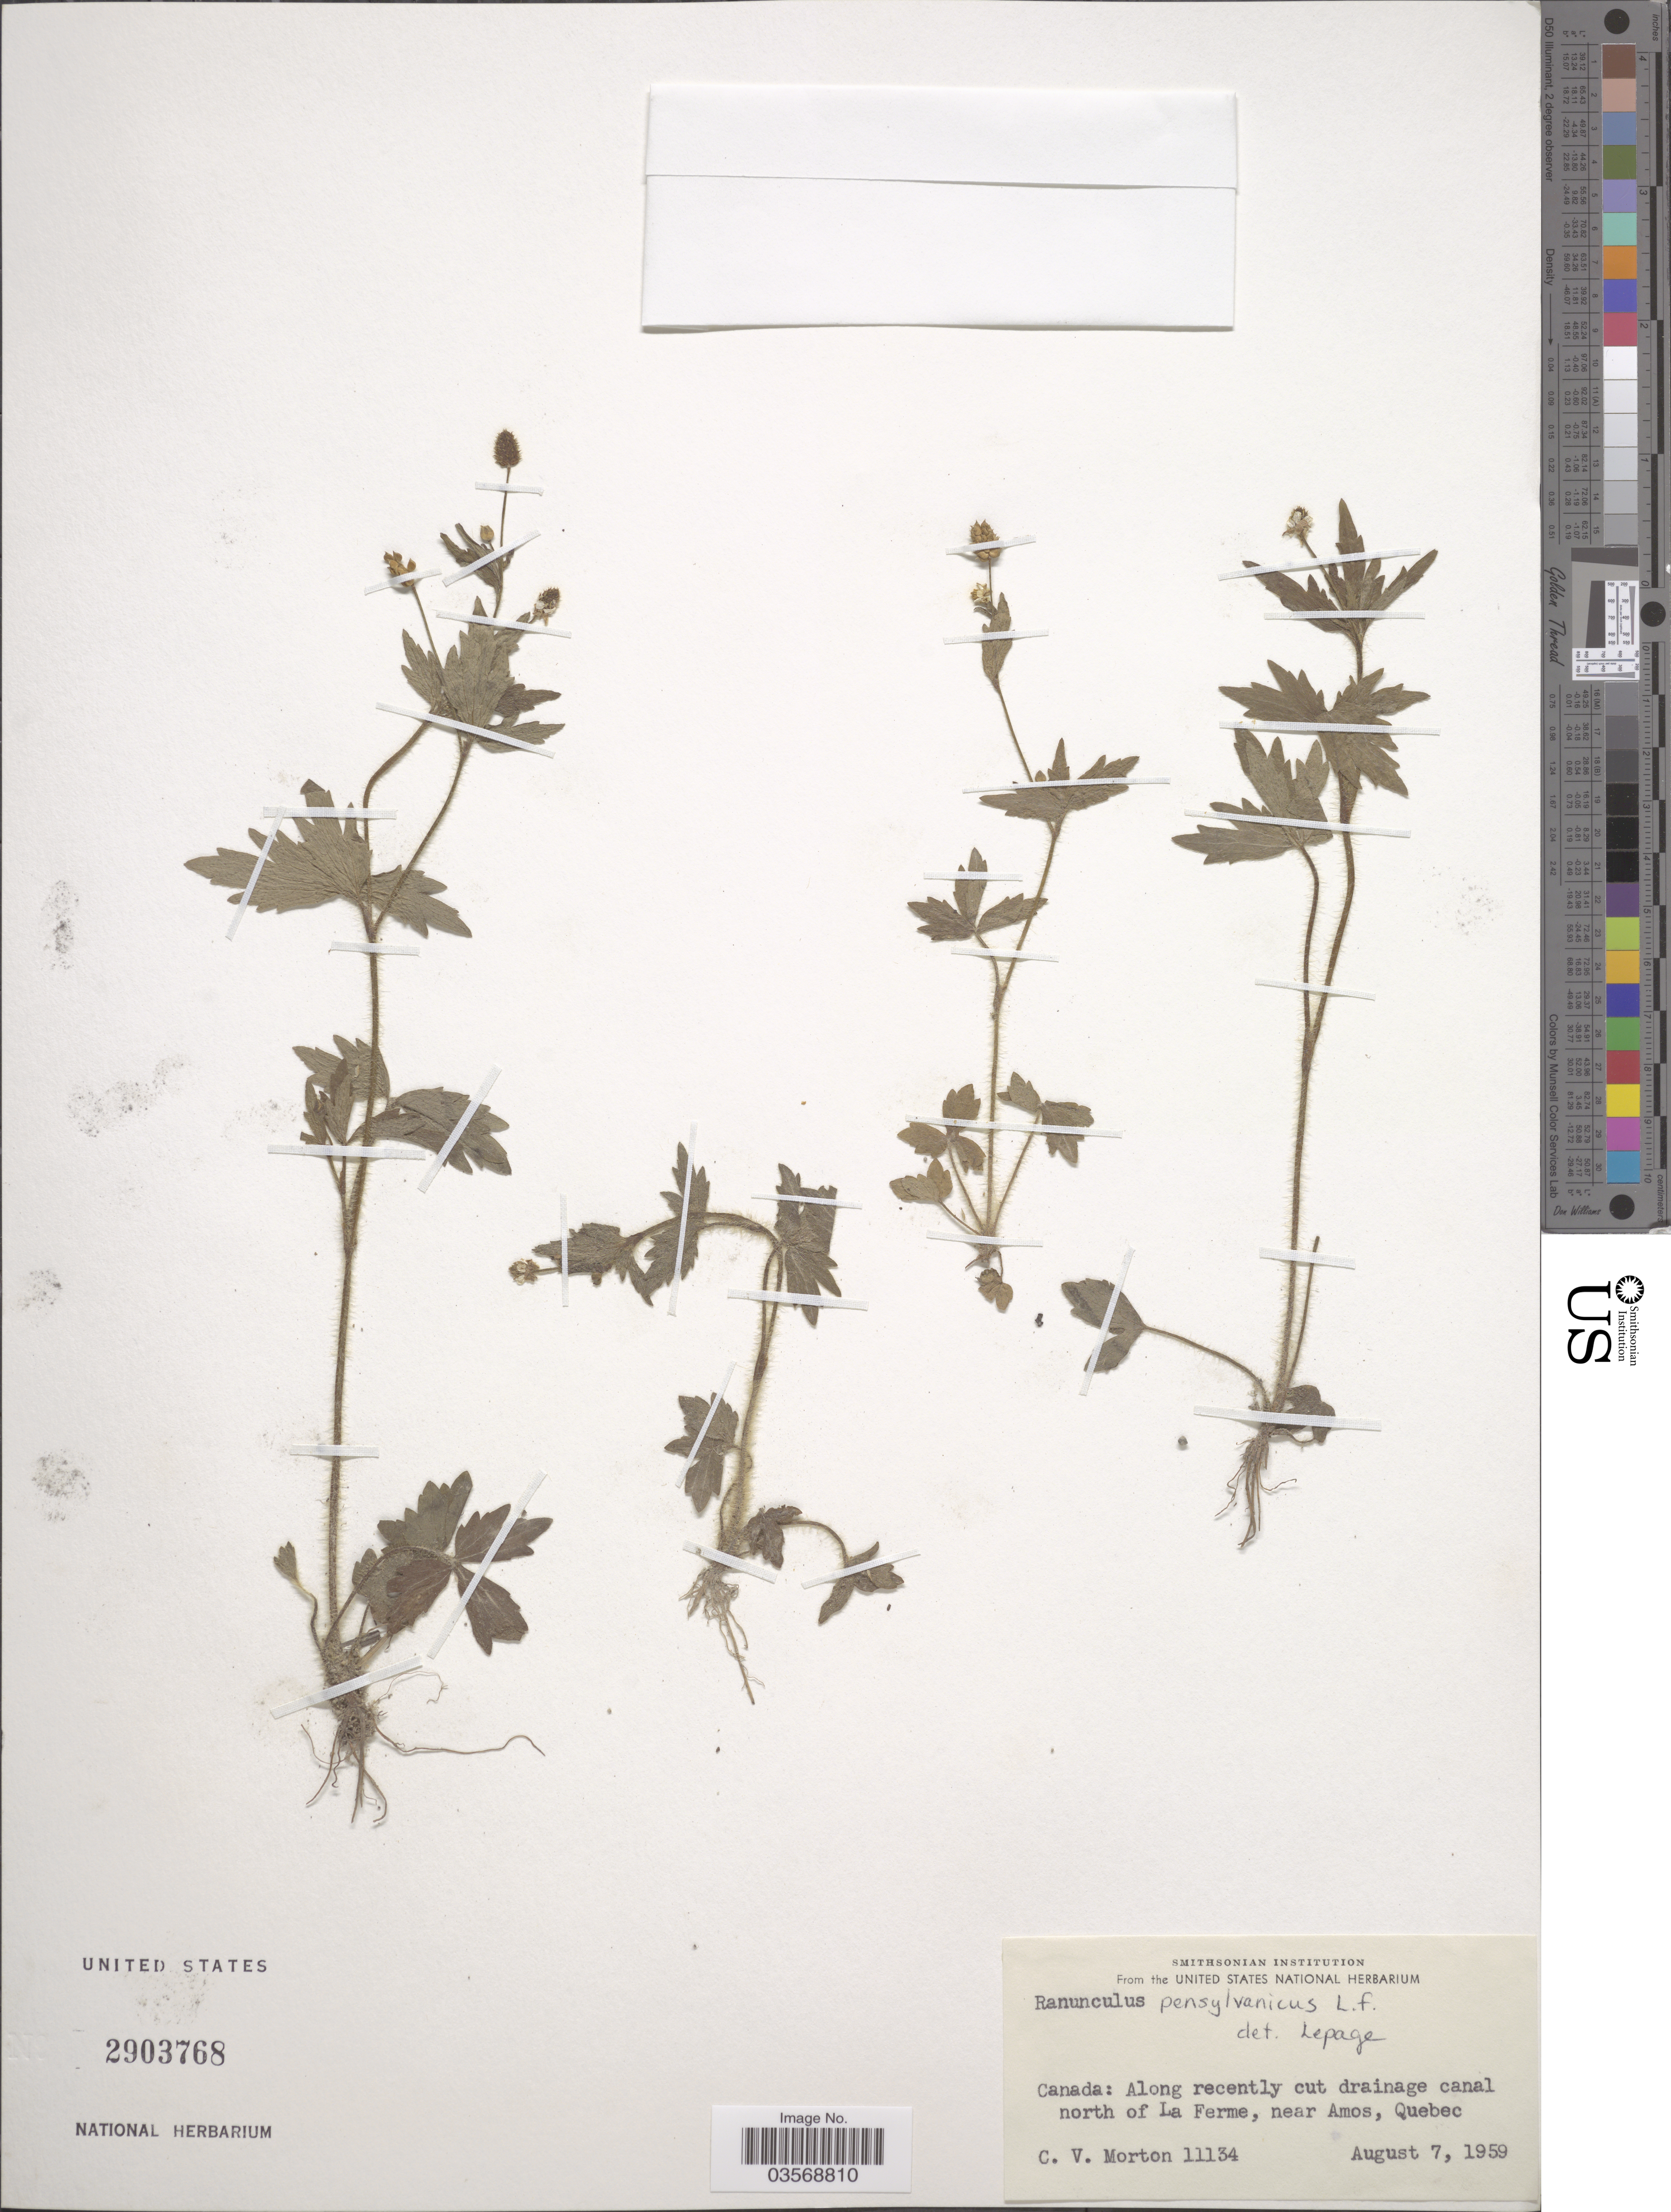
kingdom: Plantae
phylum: Tracheophyta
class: Magnoliopsida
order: Ranunculales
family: Ranunculaceae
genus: Ranunculus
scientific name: Ranunculus pensylvanicus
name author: L. f.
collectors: C. V. Morton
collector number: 11134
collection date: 1959-08-07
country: Canada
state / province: Quebec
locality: Along recently cut drainage canal north of La Ferme, near Amos.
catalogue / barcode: US 2903768